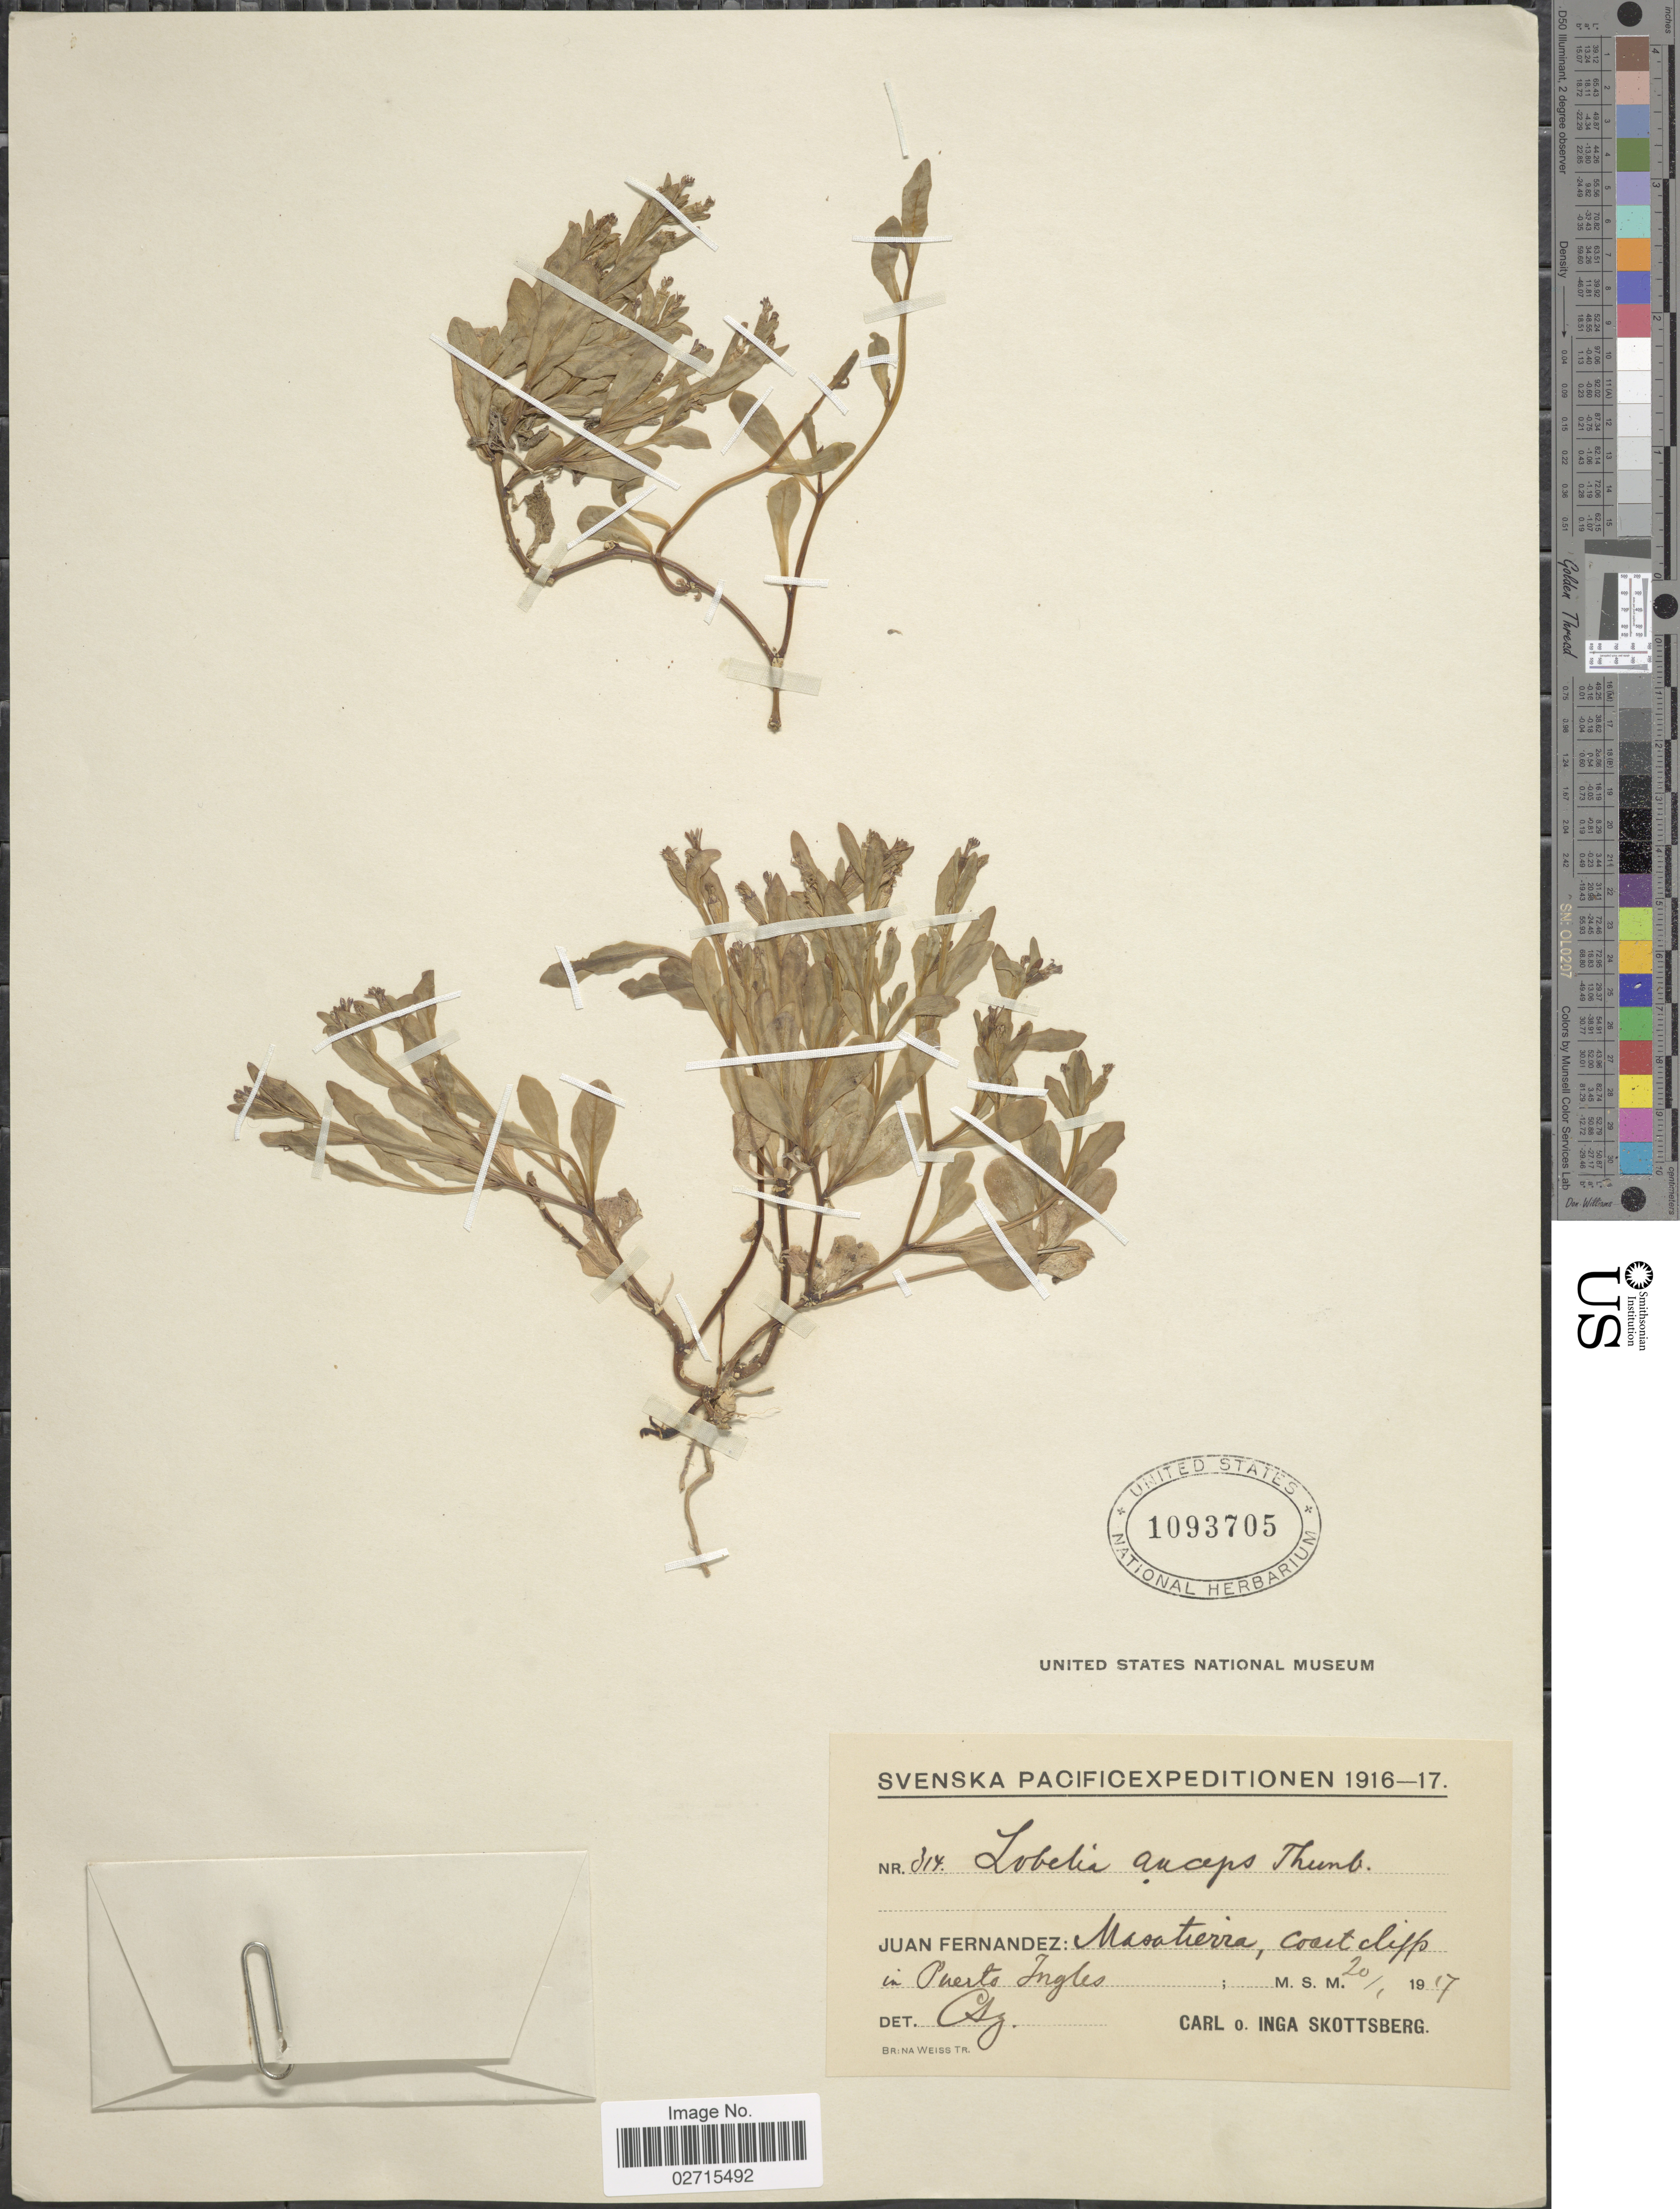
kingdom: Plantae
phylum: Tracheophyta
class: Magnoliopsida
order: Asterales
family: Campanulaceae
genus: Lobelia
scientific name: Lobelia anceps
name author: L. f.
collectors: C. Skottsberg & I. Skottsberg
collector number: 314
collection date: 1917-01-20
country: Chile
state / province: Valparaíso (V)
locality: Juan Fernandez: Masatierra, coast cliff in Puerto Ingles.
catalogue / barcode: US 1093705